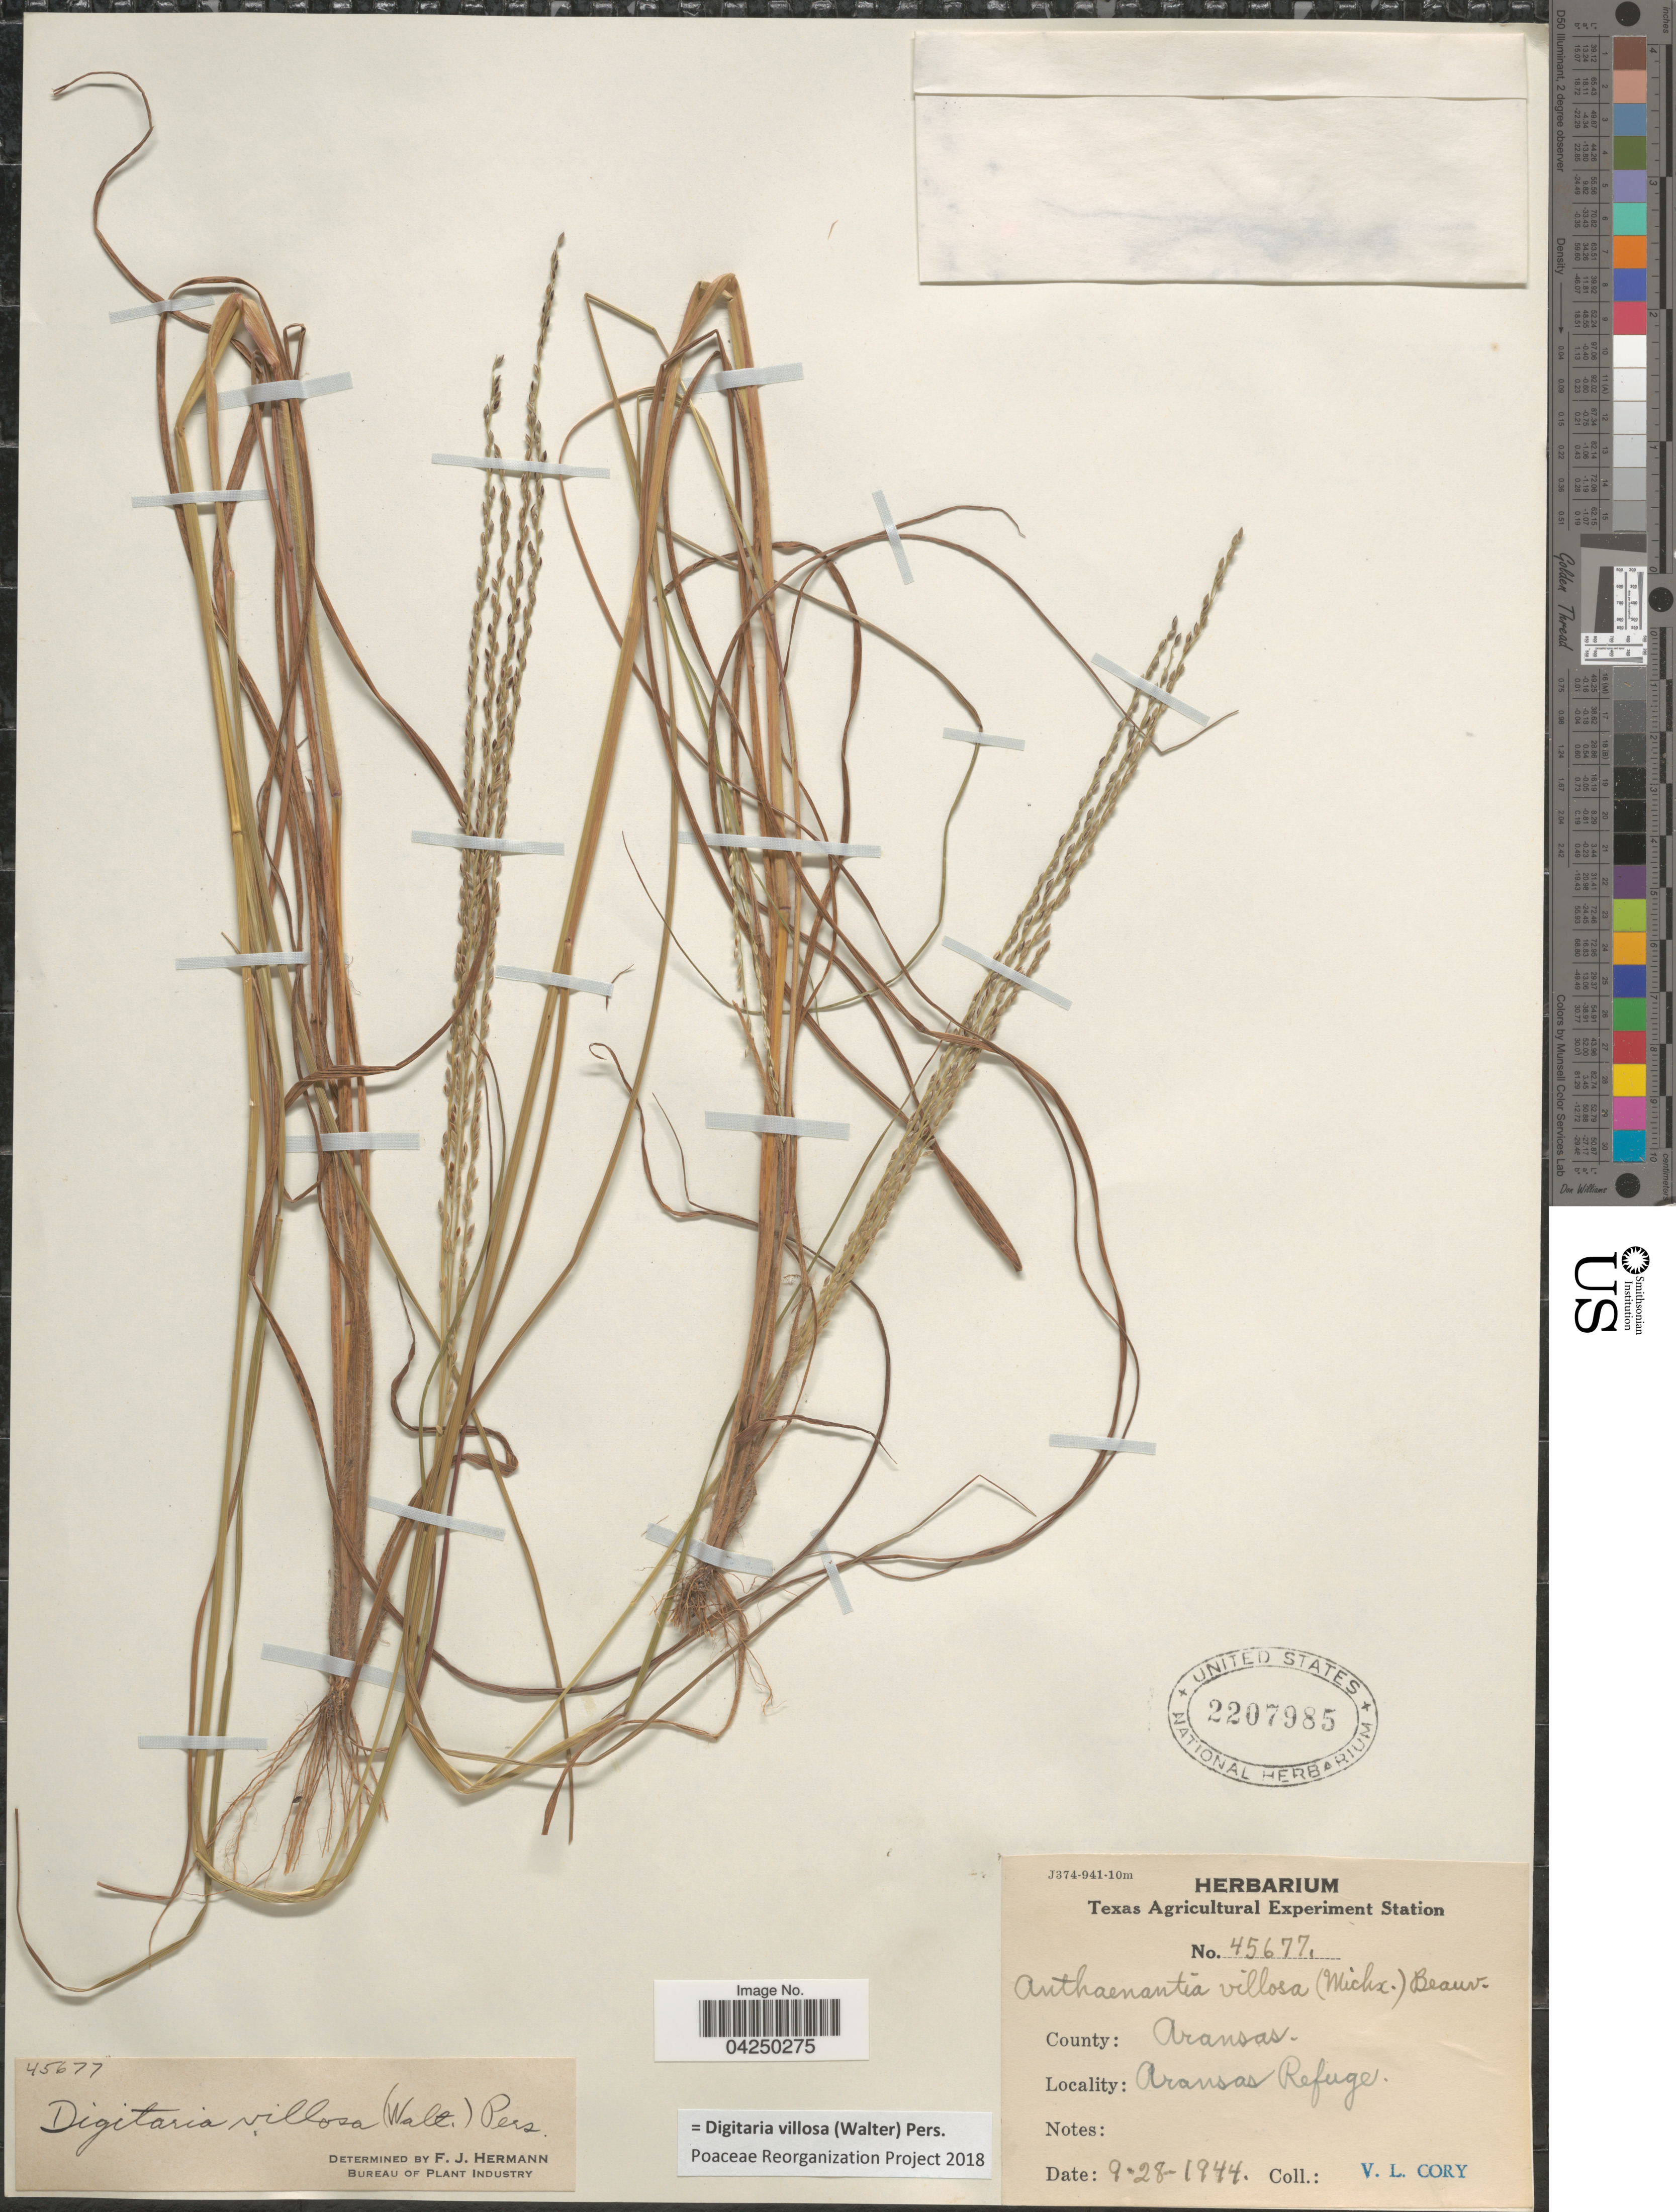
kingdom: Plantae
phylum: Tracheophyta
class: Liliopsida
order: Poales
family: Poaceae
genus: Digitaria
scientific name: Digitaria villosa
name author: (Walter) Pers.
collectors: V. Cory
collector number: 45677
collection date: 1944-09-28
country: United States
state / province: Texas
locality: County: Aransas. Aransas Refuge.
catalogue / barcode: US 2207985